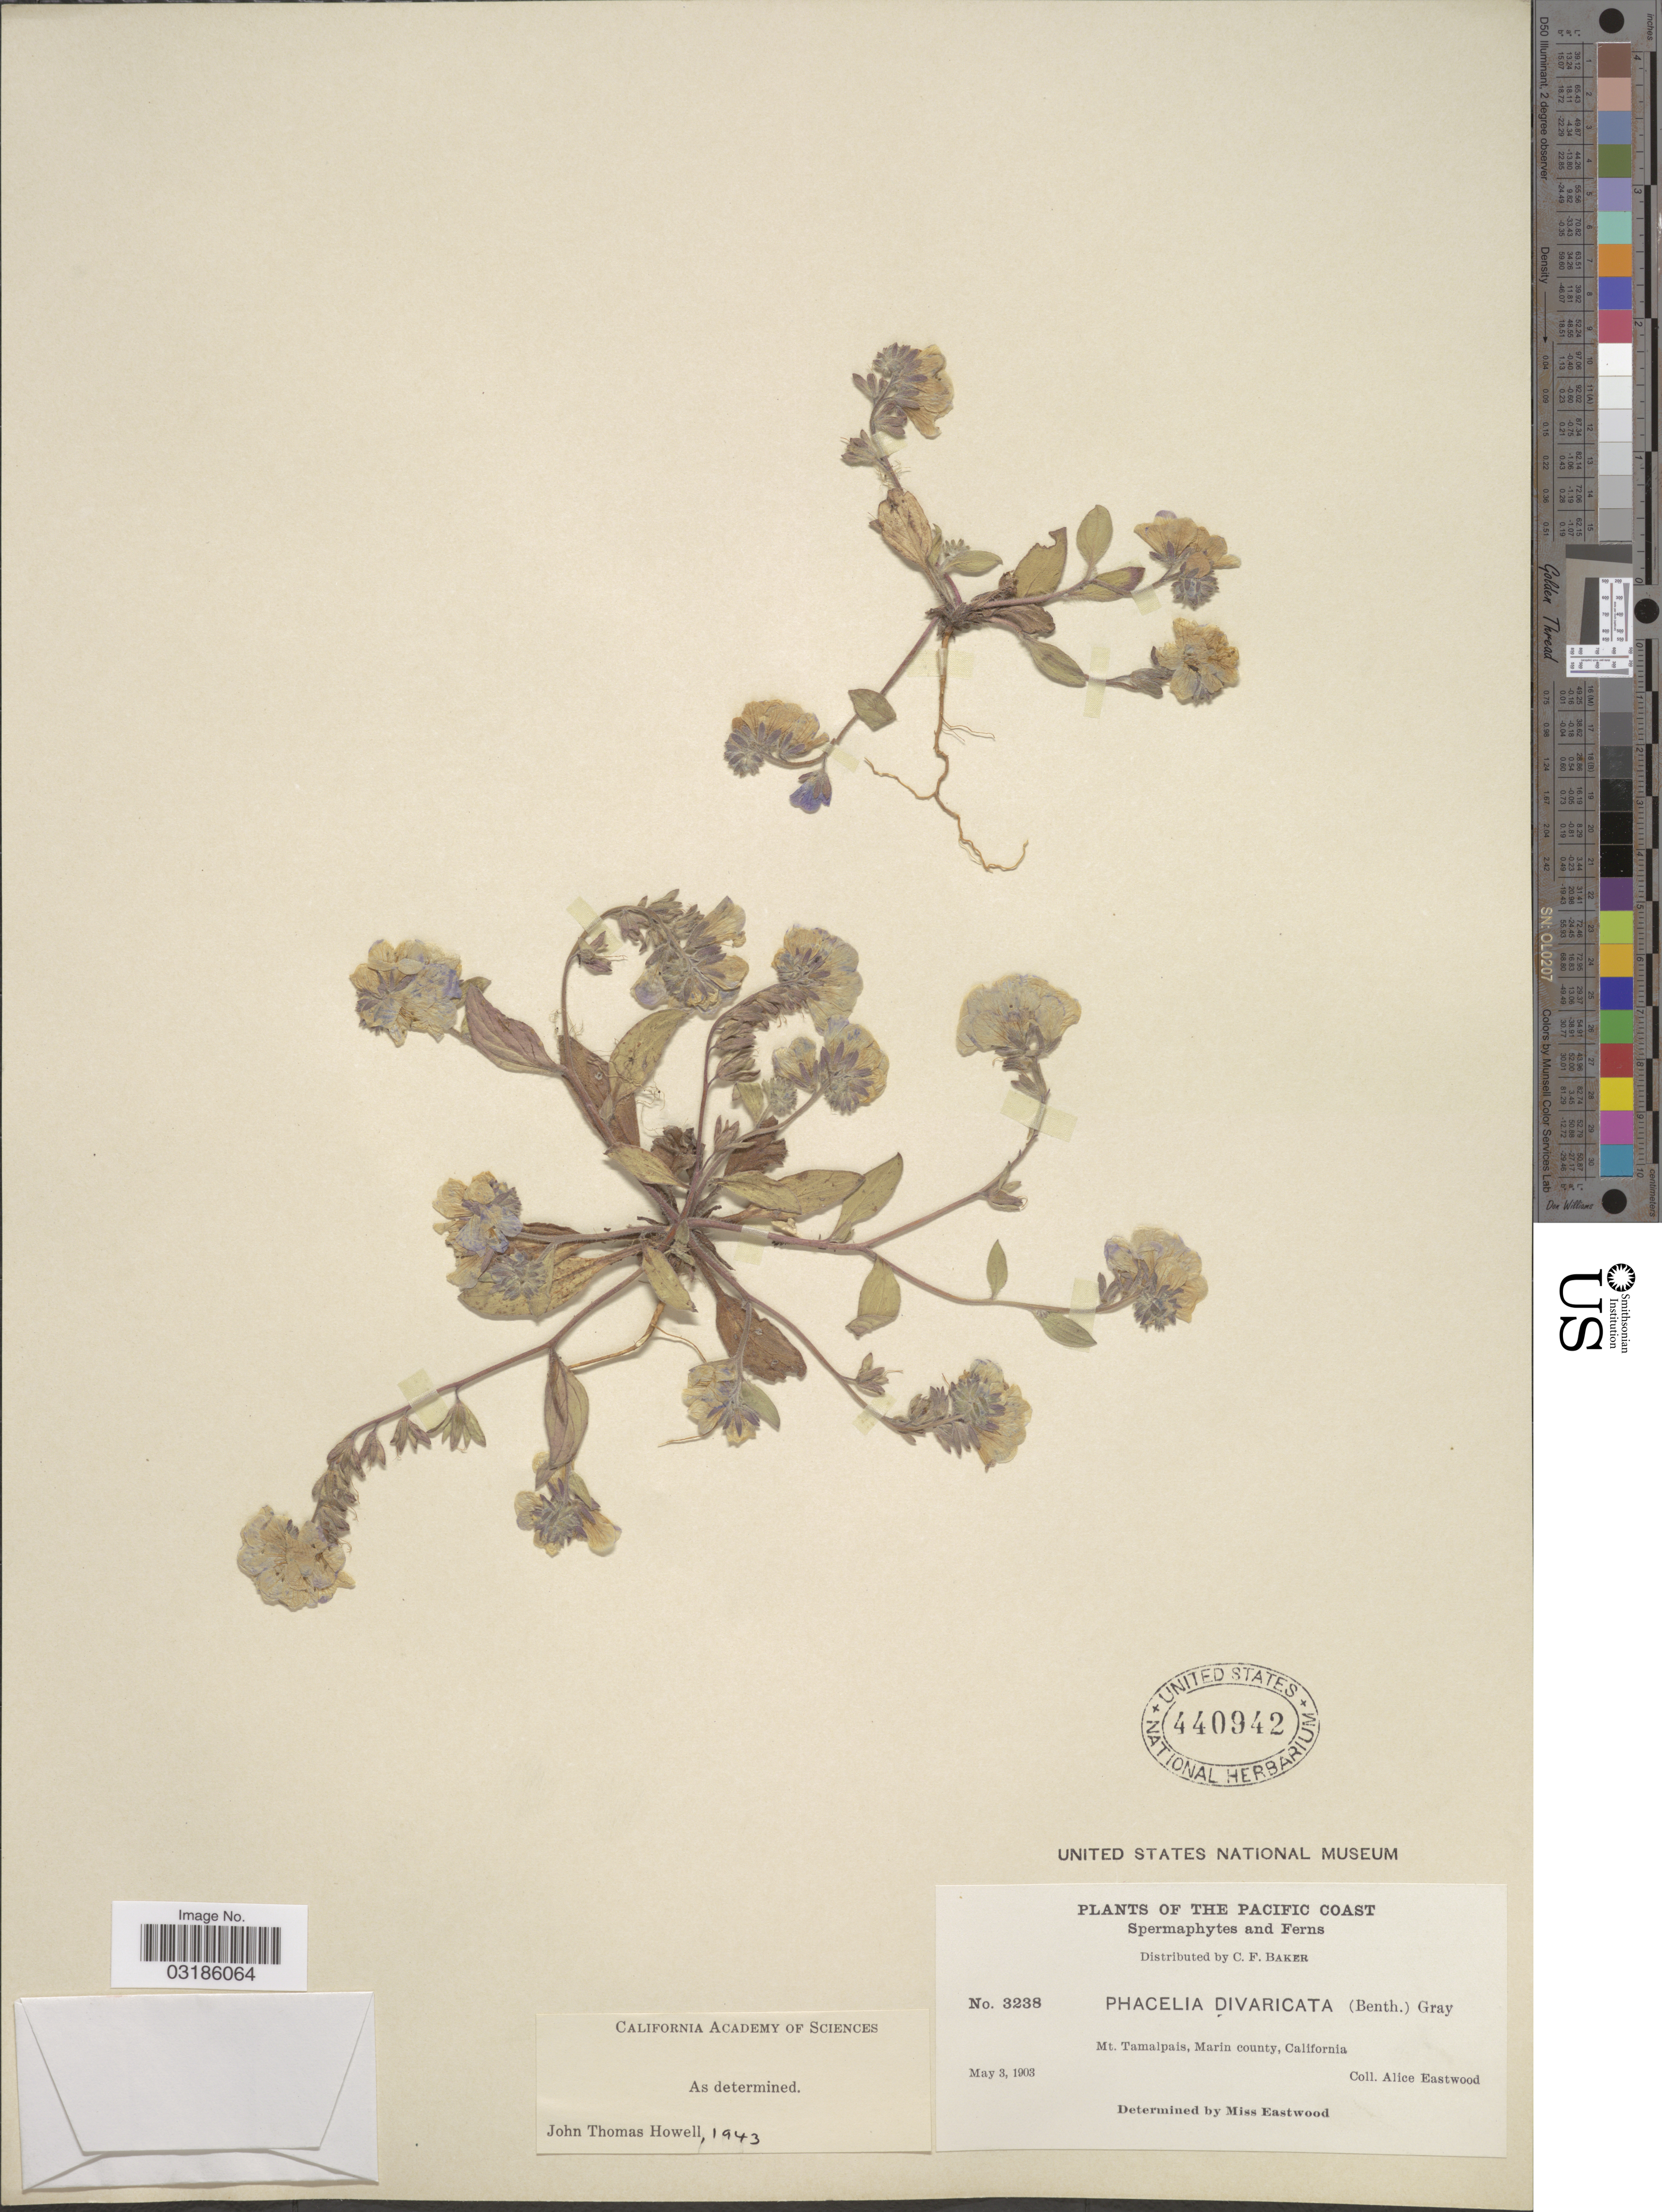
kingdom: Plantae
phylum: Tracheophyta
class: Magnoliopsida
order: Boraginales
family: Hydrophyllaceae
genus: Phacelia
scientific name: Phacelia divaricata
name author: (Benth.) A. Gray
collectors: A. Eastwood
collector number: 3238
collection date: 1903-05-03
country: United States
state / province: California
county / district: Marin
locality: Pacific Coast. Mt. Tamalpais, Marin county,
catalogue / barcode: US 440942